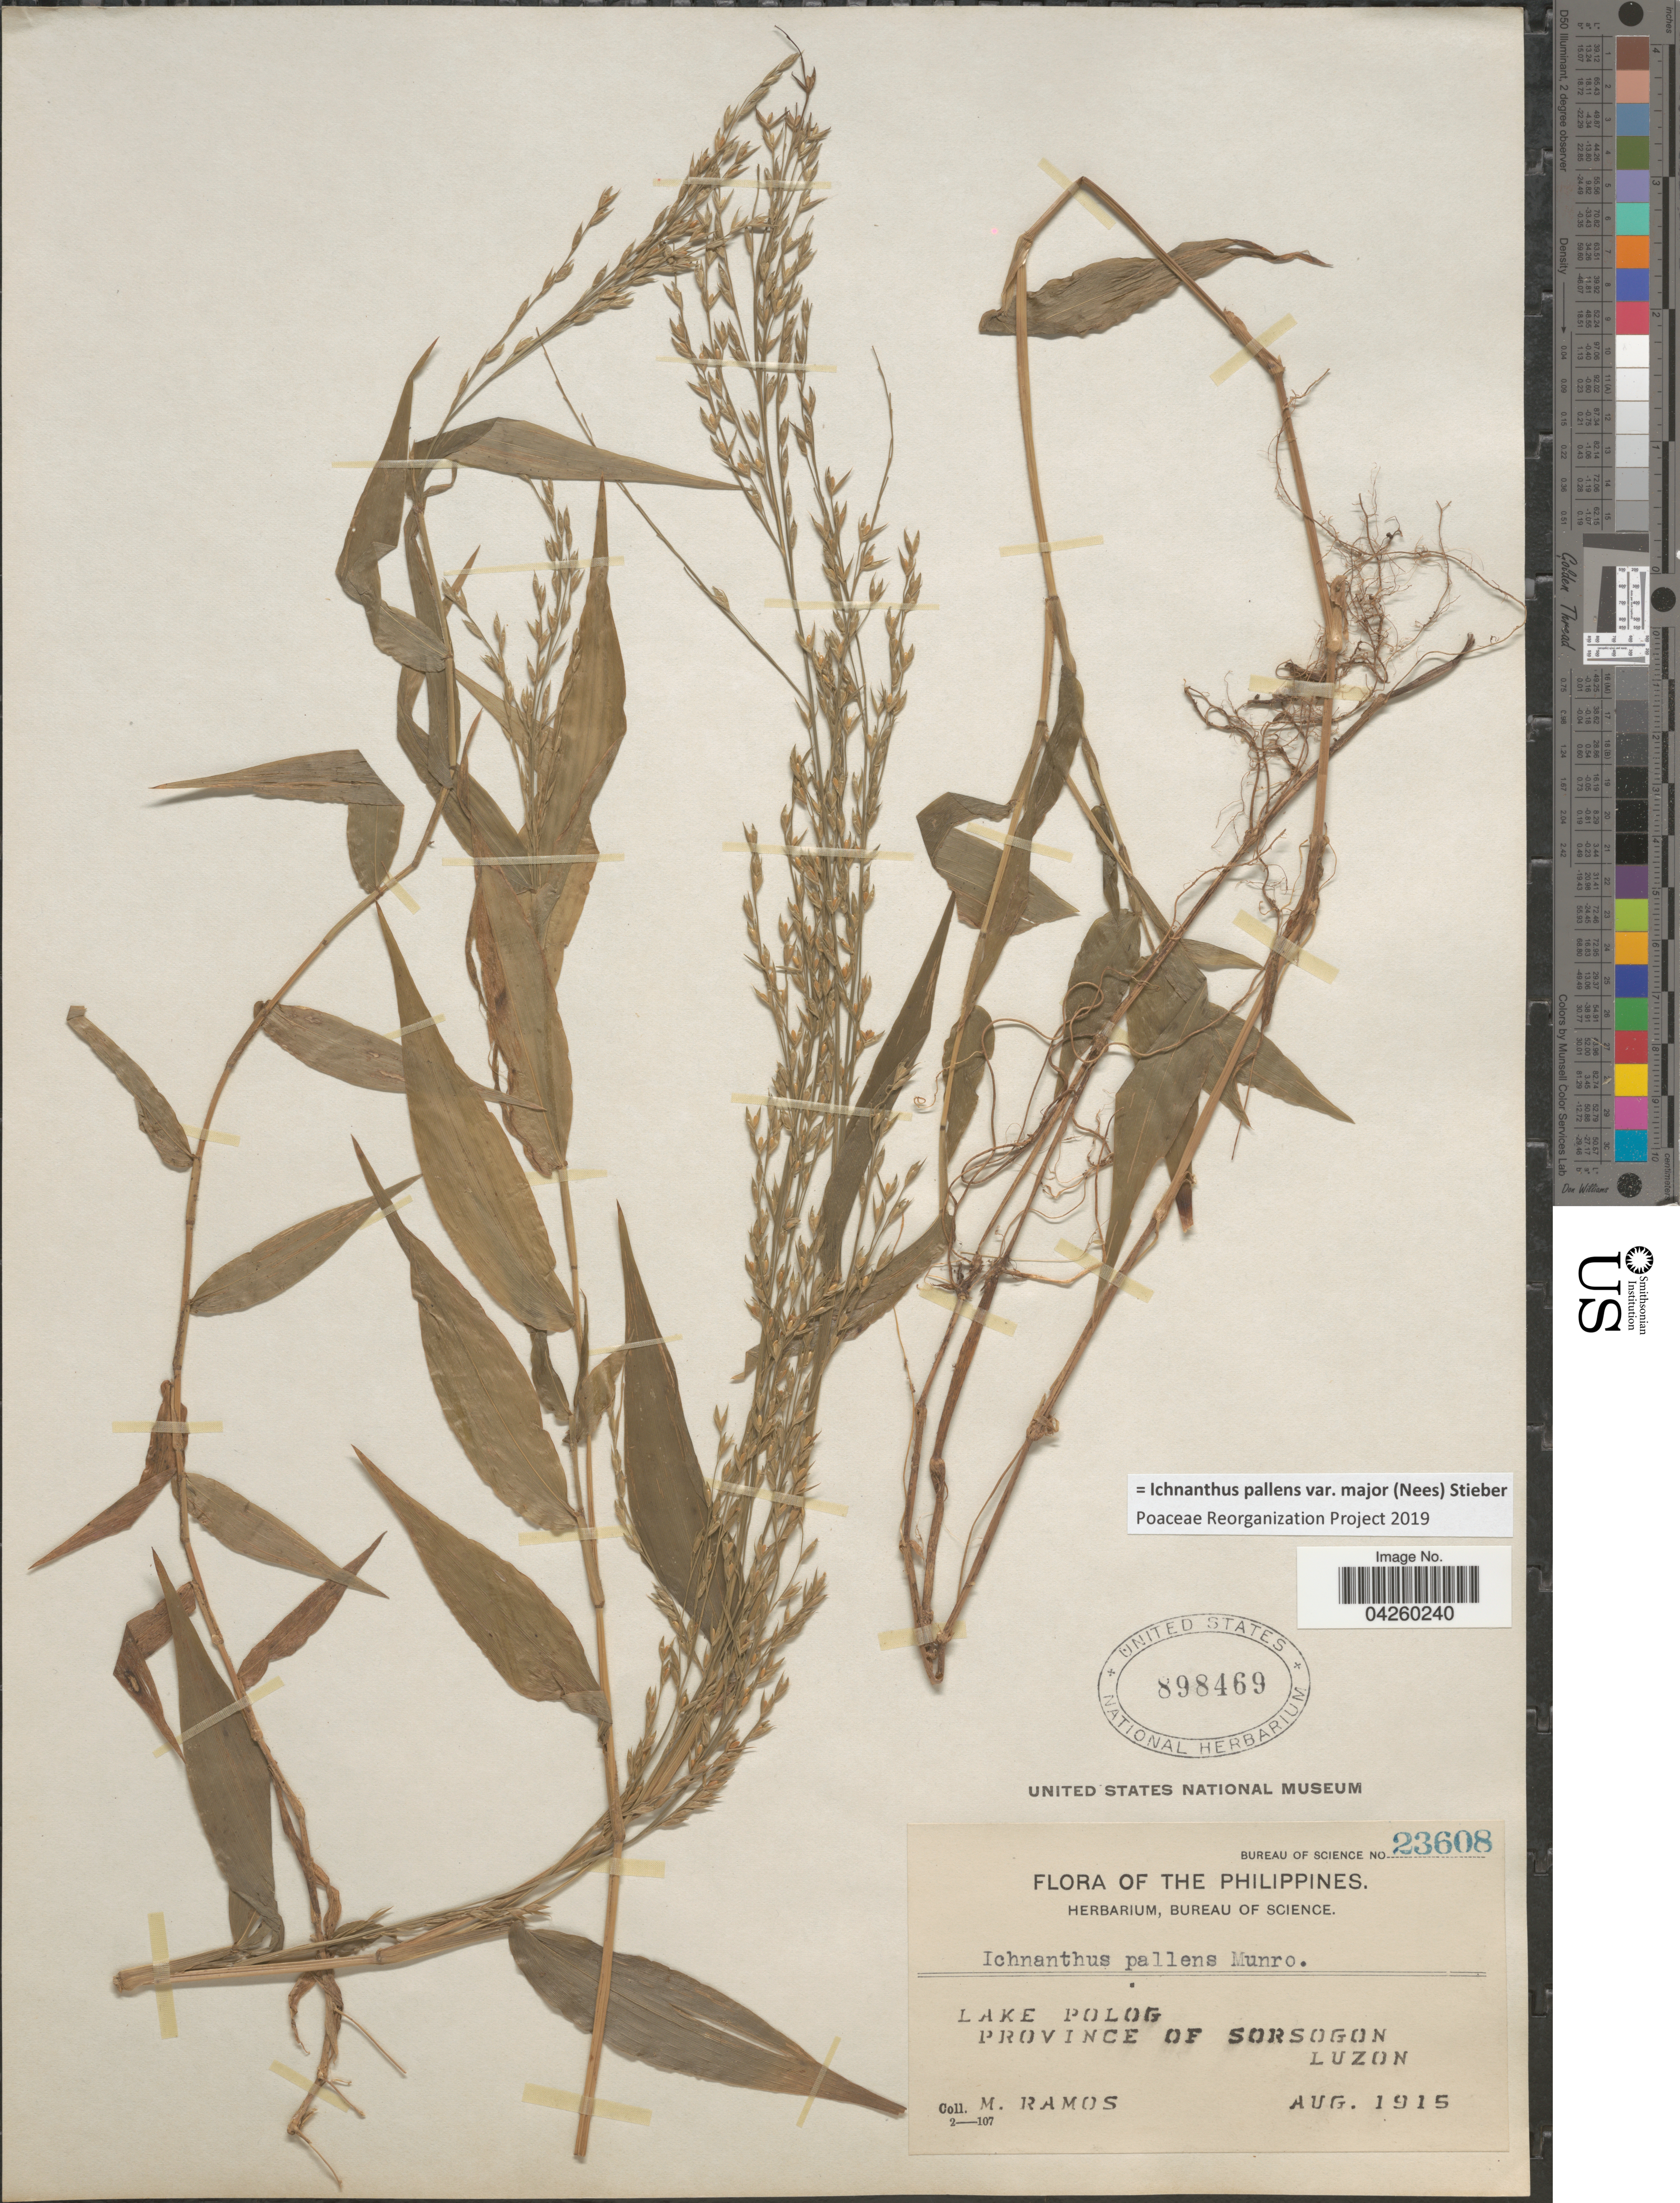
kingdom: Plantae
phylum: Tracheophyta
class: Liliopsida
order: Poales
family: Poaceae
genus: Ichnanthus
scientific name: Ichnanthus pallens var. major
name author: (Nees) Stieber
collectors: M. Ramos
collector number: Bureau of Science 23608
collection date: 1915-08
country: Philippines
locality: Lake Polog. Province of Sorsogon. Luzon.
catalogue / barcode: US 898469